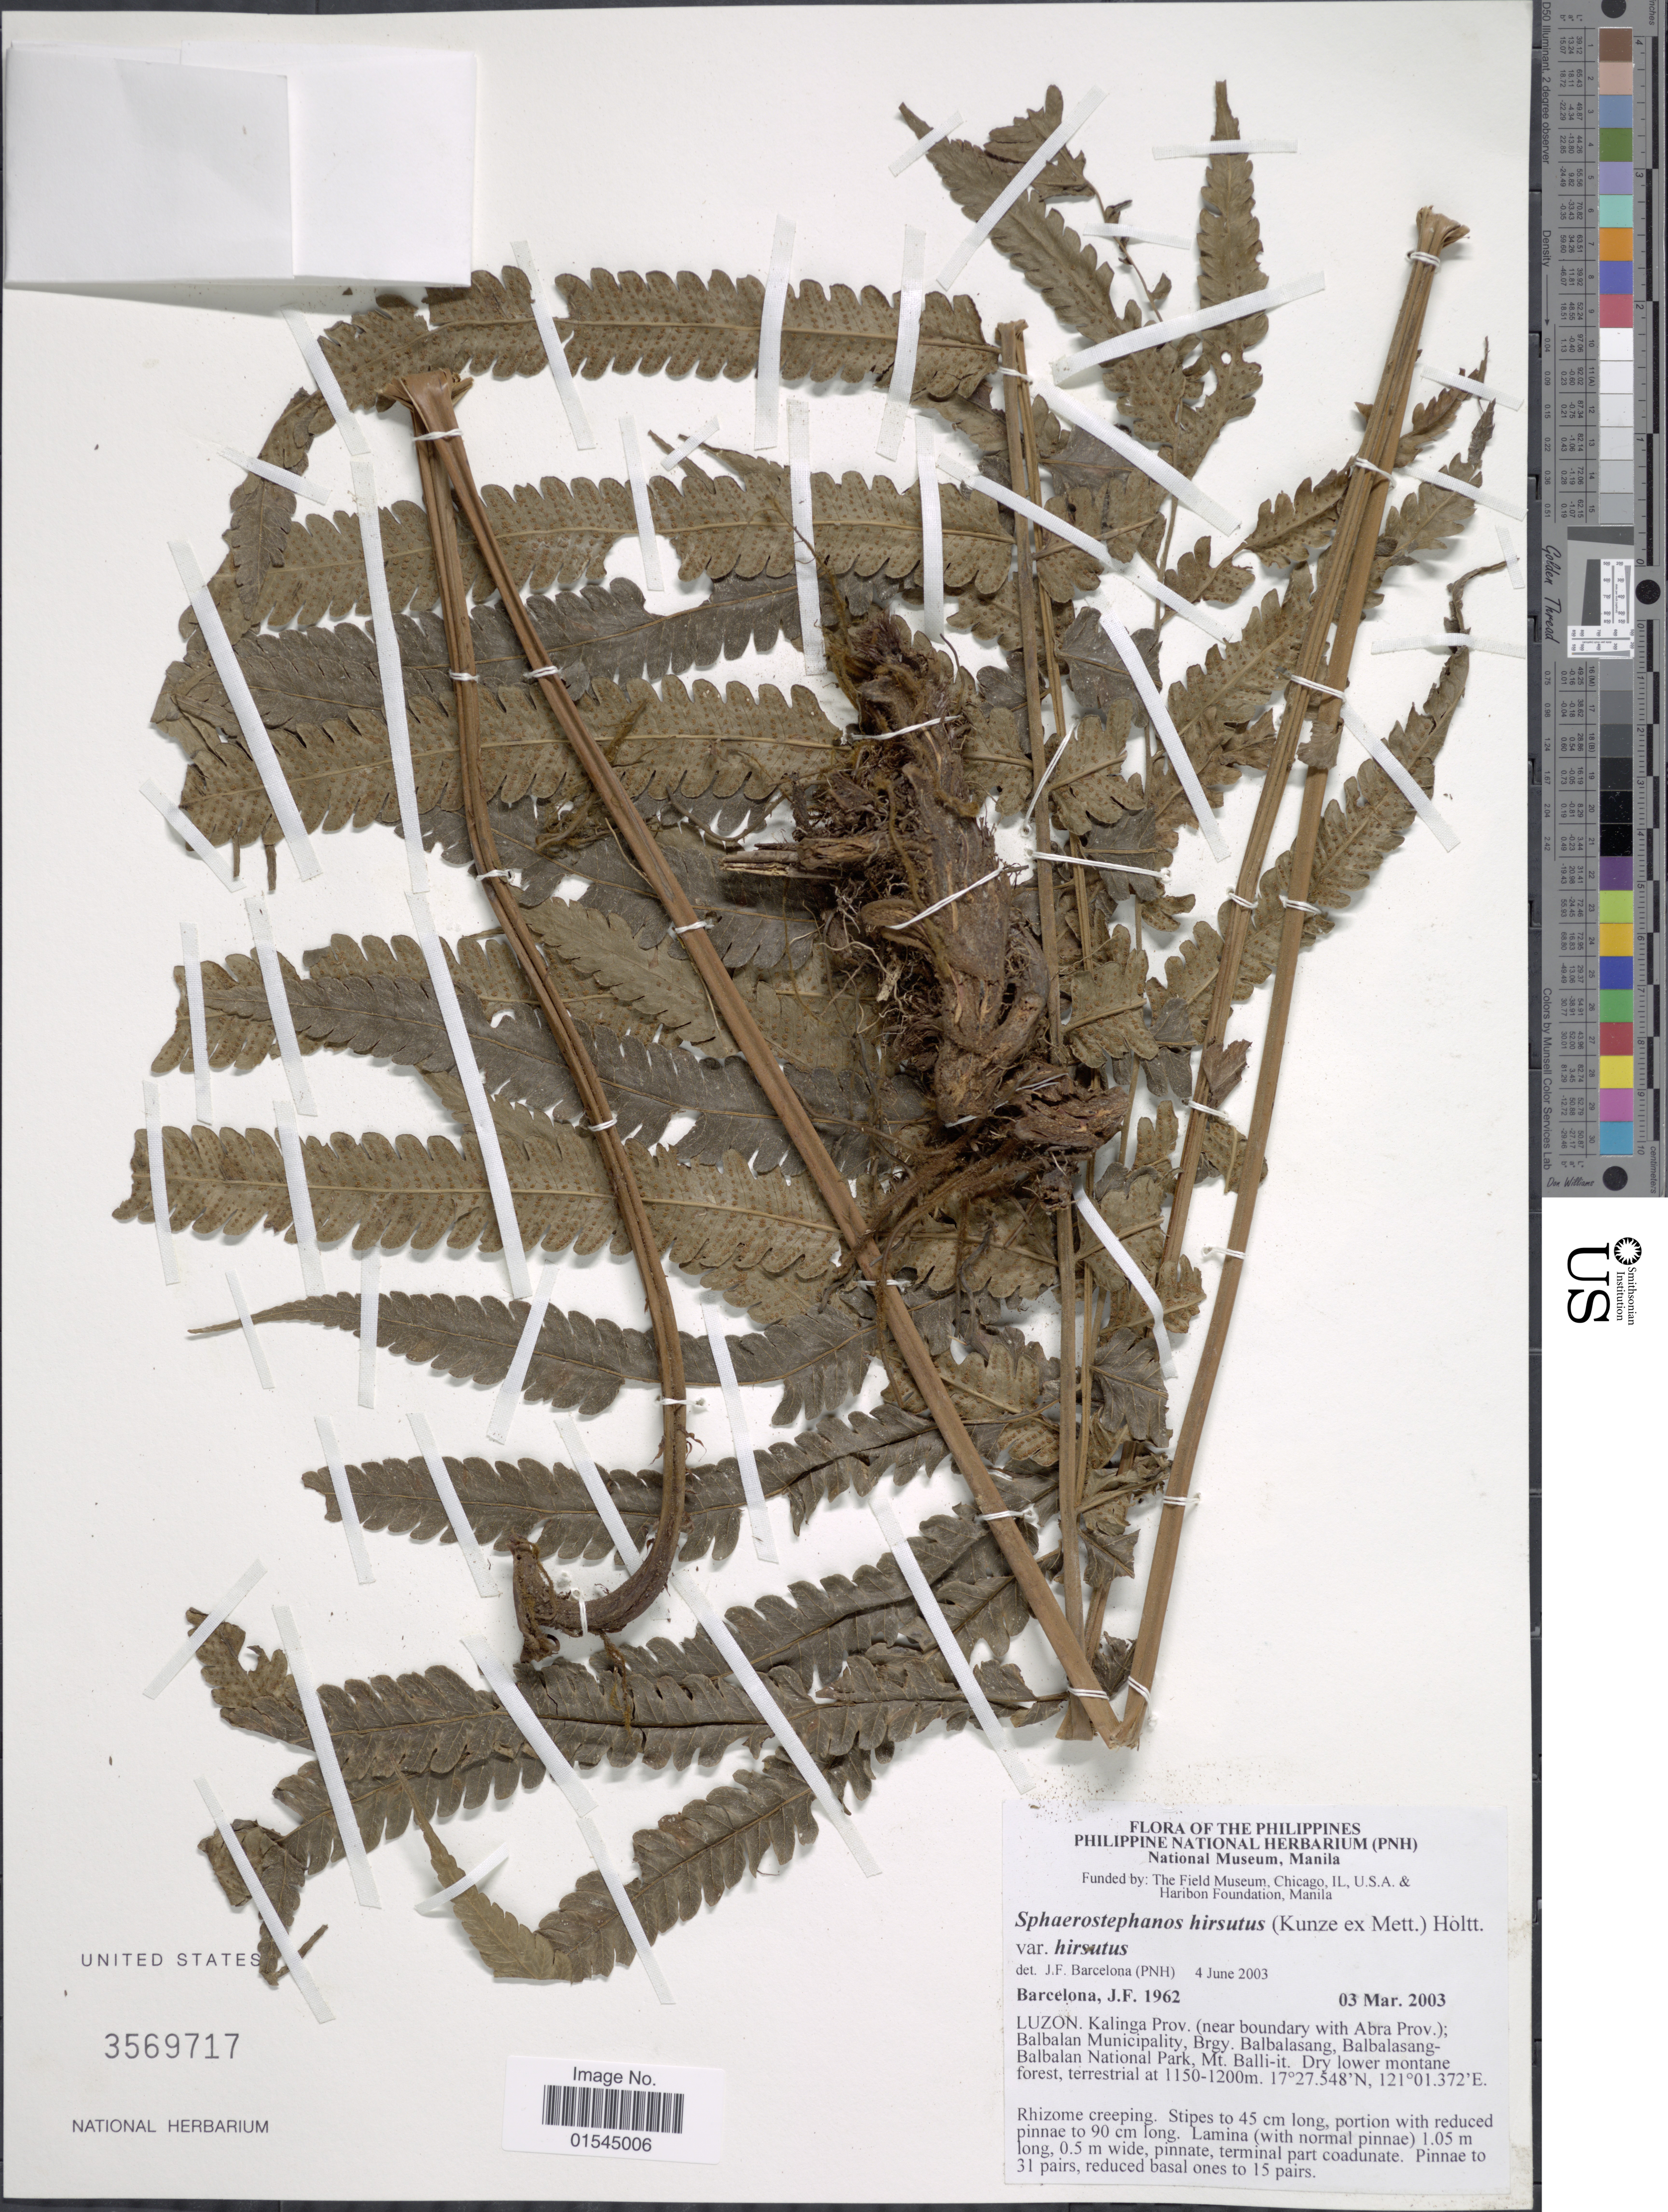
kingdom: Plantae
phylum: Tracheophyta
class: Polypodiopsida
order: Polypodiales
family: Thelypteridaceae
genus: Sphaerostephanos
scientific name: Sphaerostephanos hirsutus var. hirsutus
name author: (Kunze ex Mett.) Holttum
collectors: J. F. Barcelona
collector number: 1962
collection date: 2003-03-03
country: Philippines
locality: Luzon. Kalinga Prov. (near boundary with Abra Prov.); Balbalan Municipality, Brgy. Balbalasang, Balbalasang-Balbalan National Park, Mt. balli-it.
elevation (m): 1150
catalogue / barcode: US 3569717